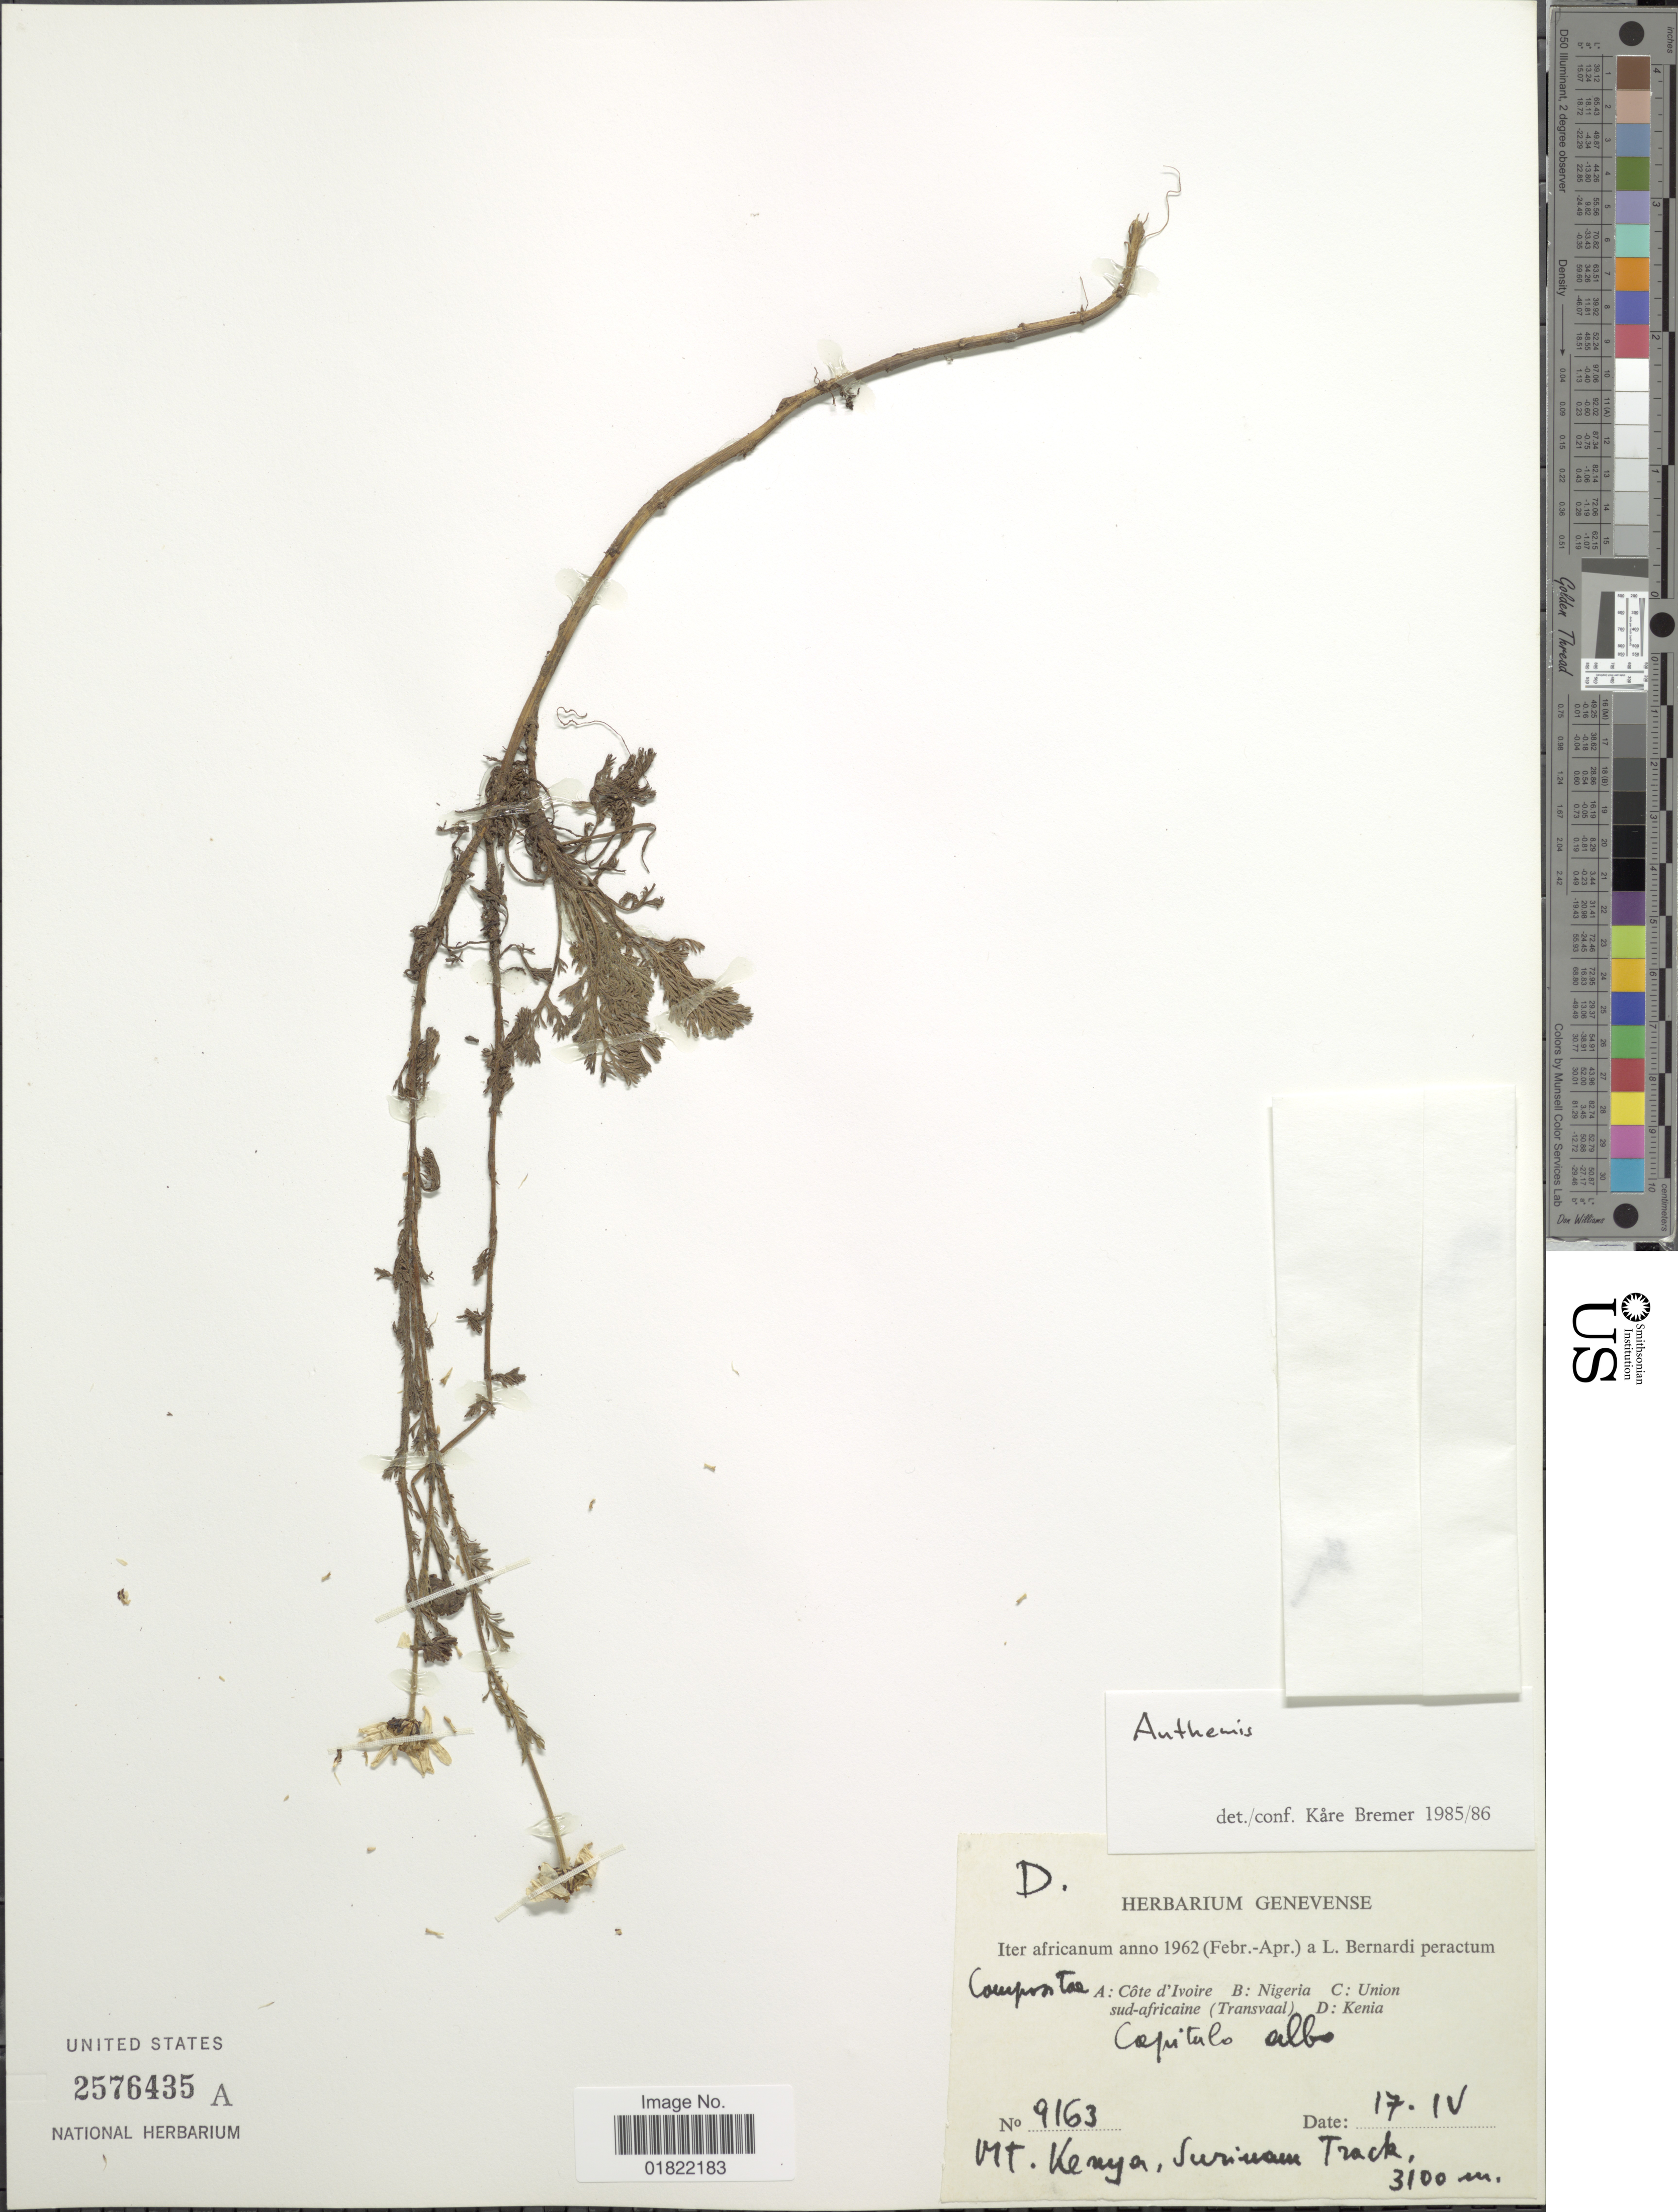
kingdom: Plantae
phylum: Tracheophyta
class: Magnoliopsida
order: Asterales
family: Asteraceae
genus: Anthemis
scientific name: Anthemis sp.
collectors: L. Bernardi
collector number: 9163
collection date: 1962-04-17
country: Kenya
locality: Mt. Kenya, Surinam Track, Capitulo albo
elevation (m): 3100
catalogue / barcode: US 2576435A